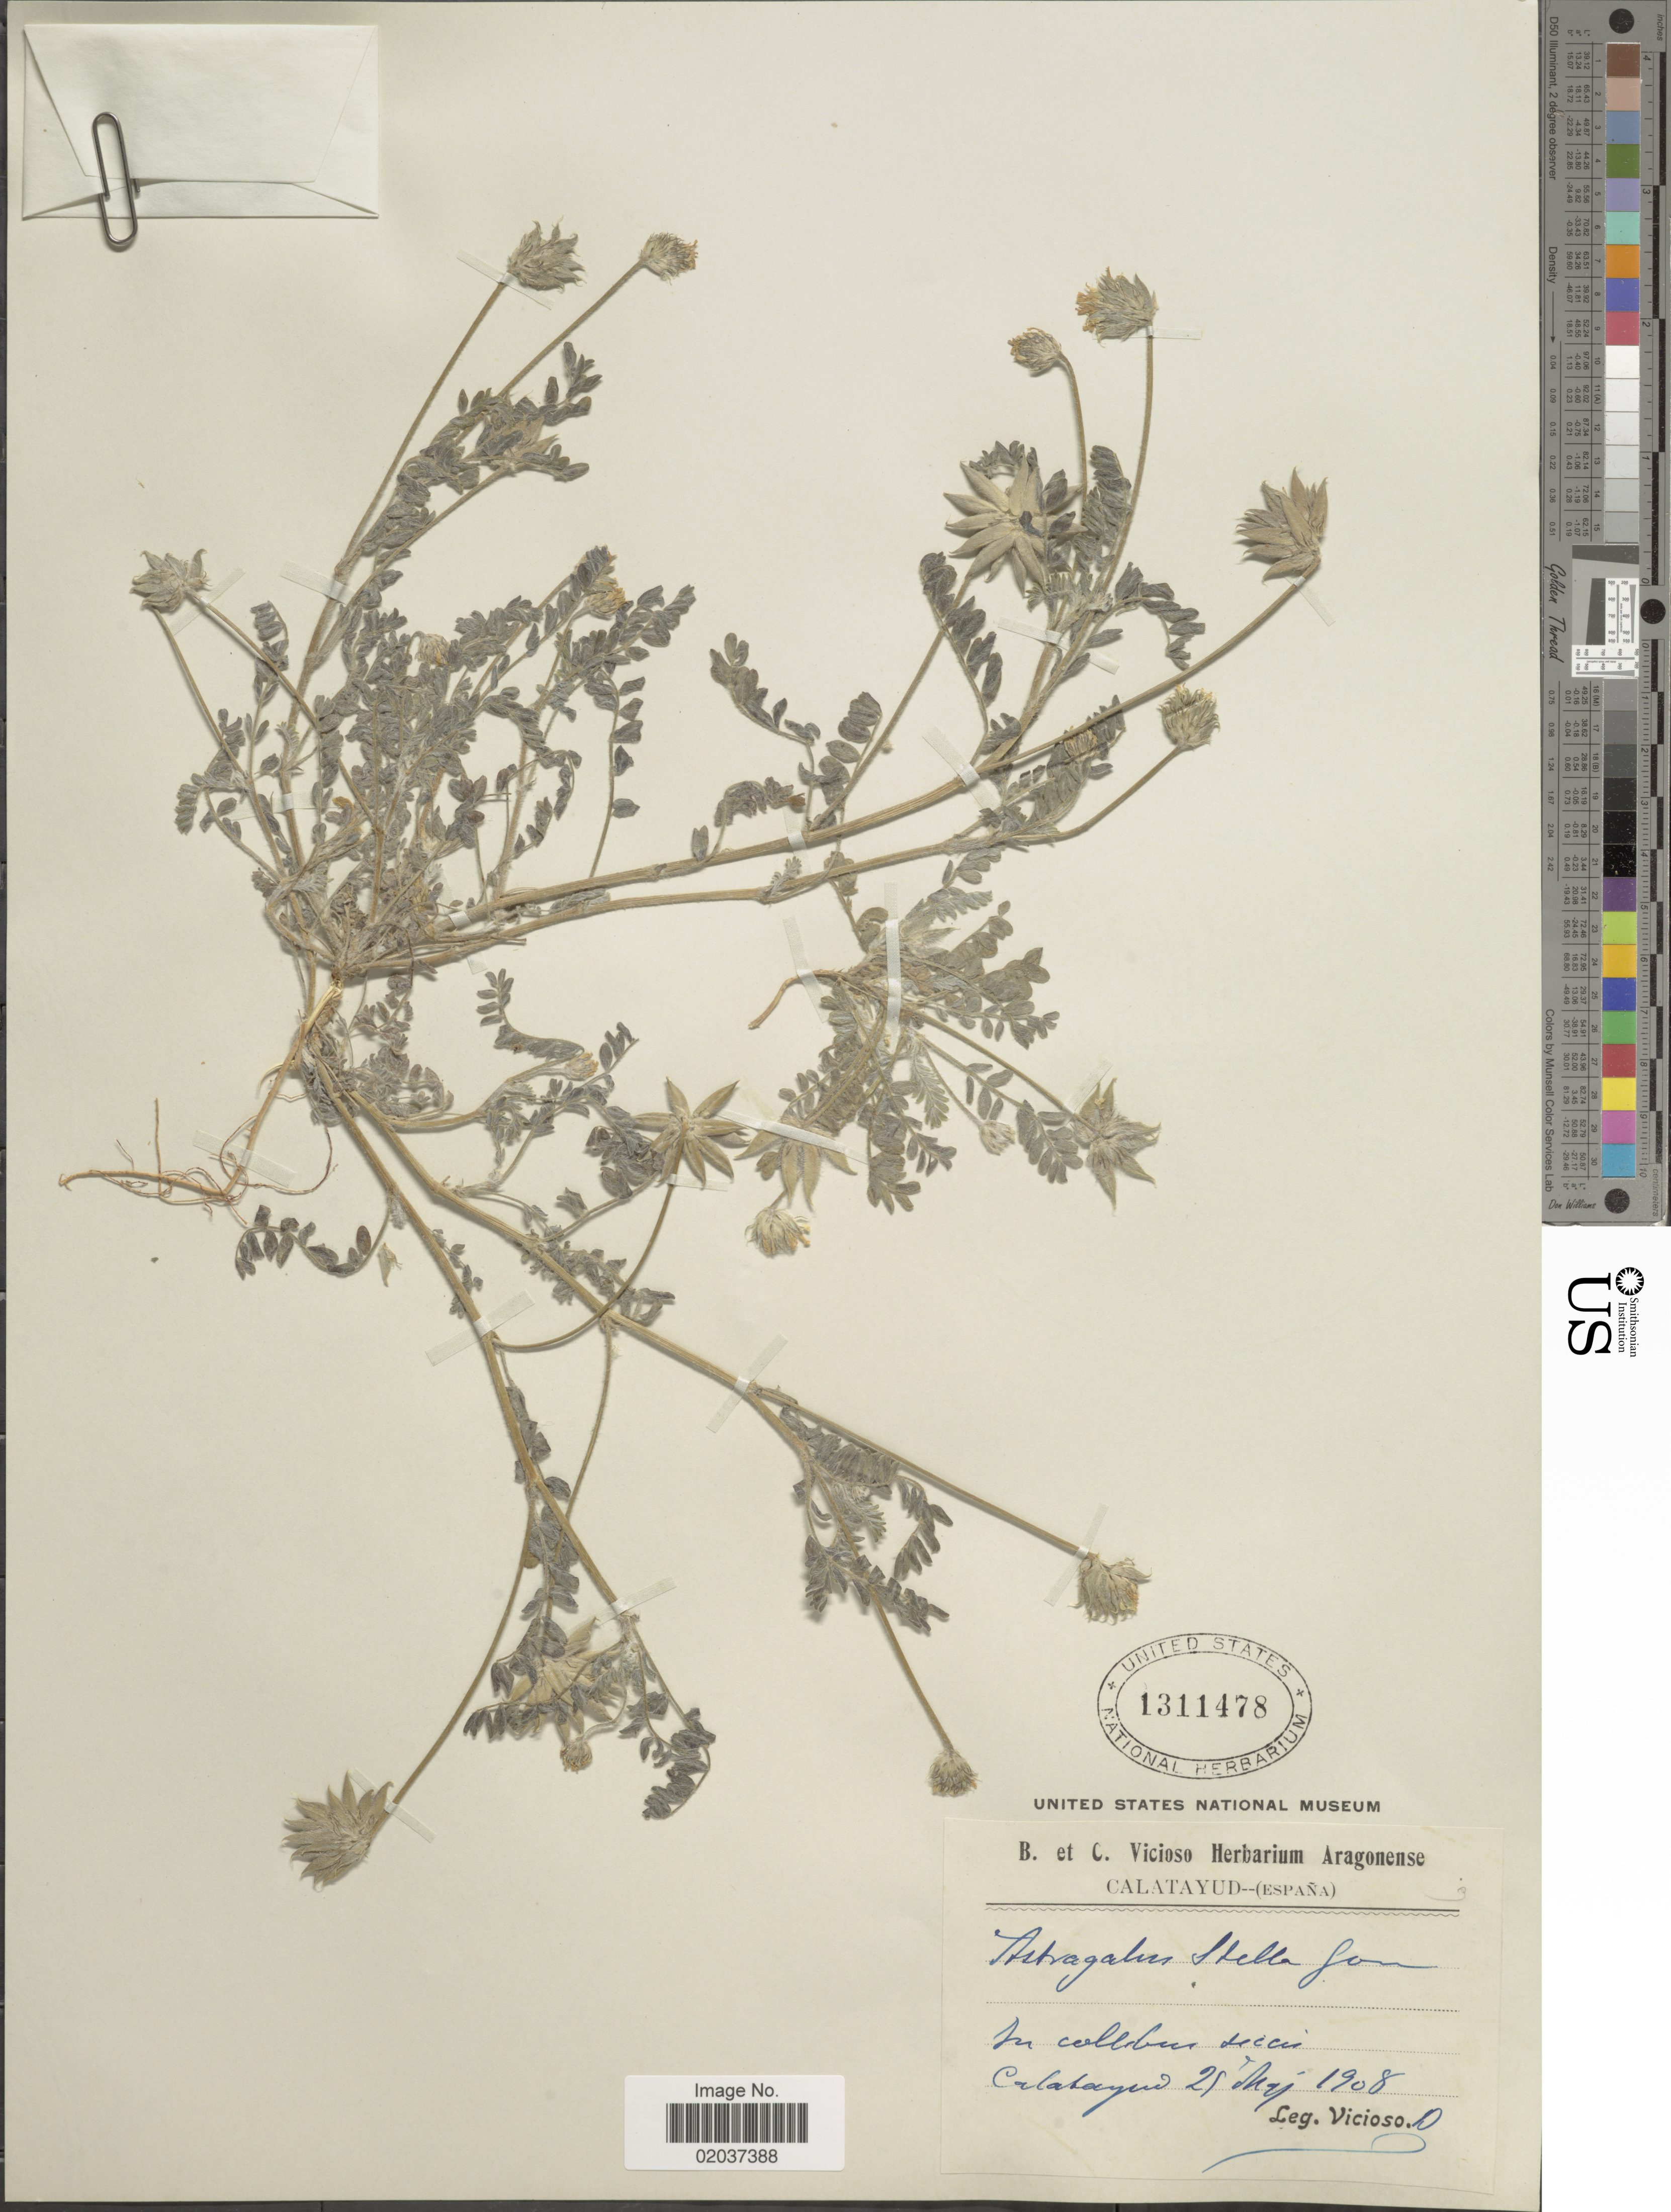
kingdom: Plantae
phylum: Tracheophyta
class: Magnoliopsida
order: Fabales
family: Fabaceae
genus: Astragalus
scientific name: Astragalus stella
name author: L.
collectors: Vicioso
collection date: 1908-05-21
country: Spain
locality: Calatayud (Espana), In collibus siccis, Calatayud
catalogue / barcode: US 1311478